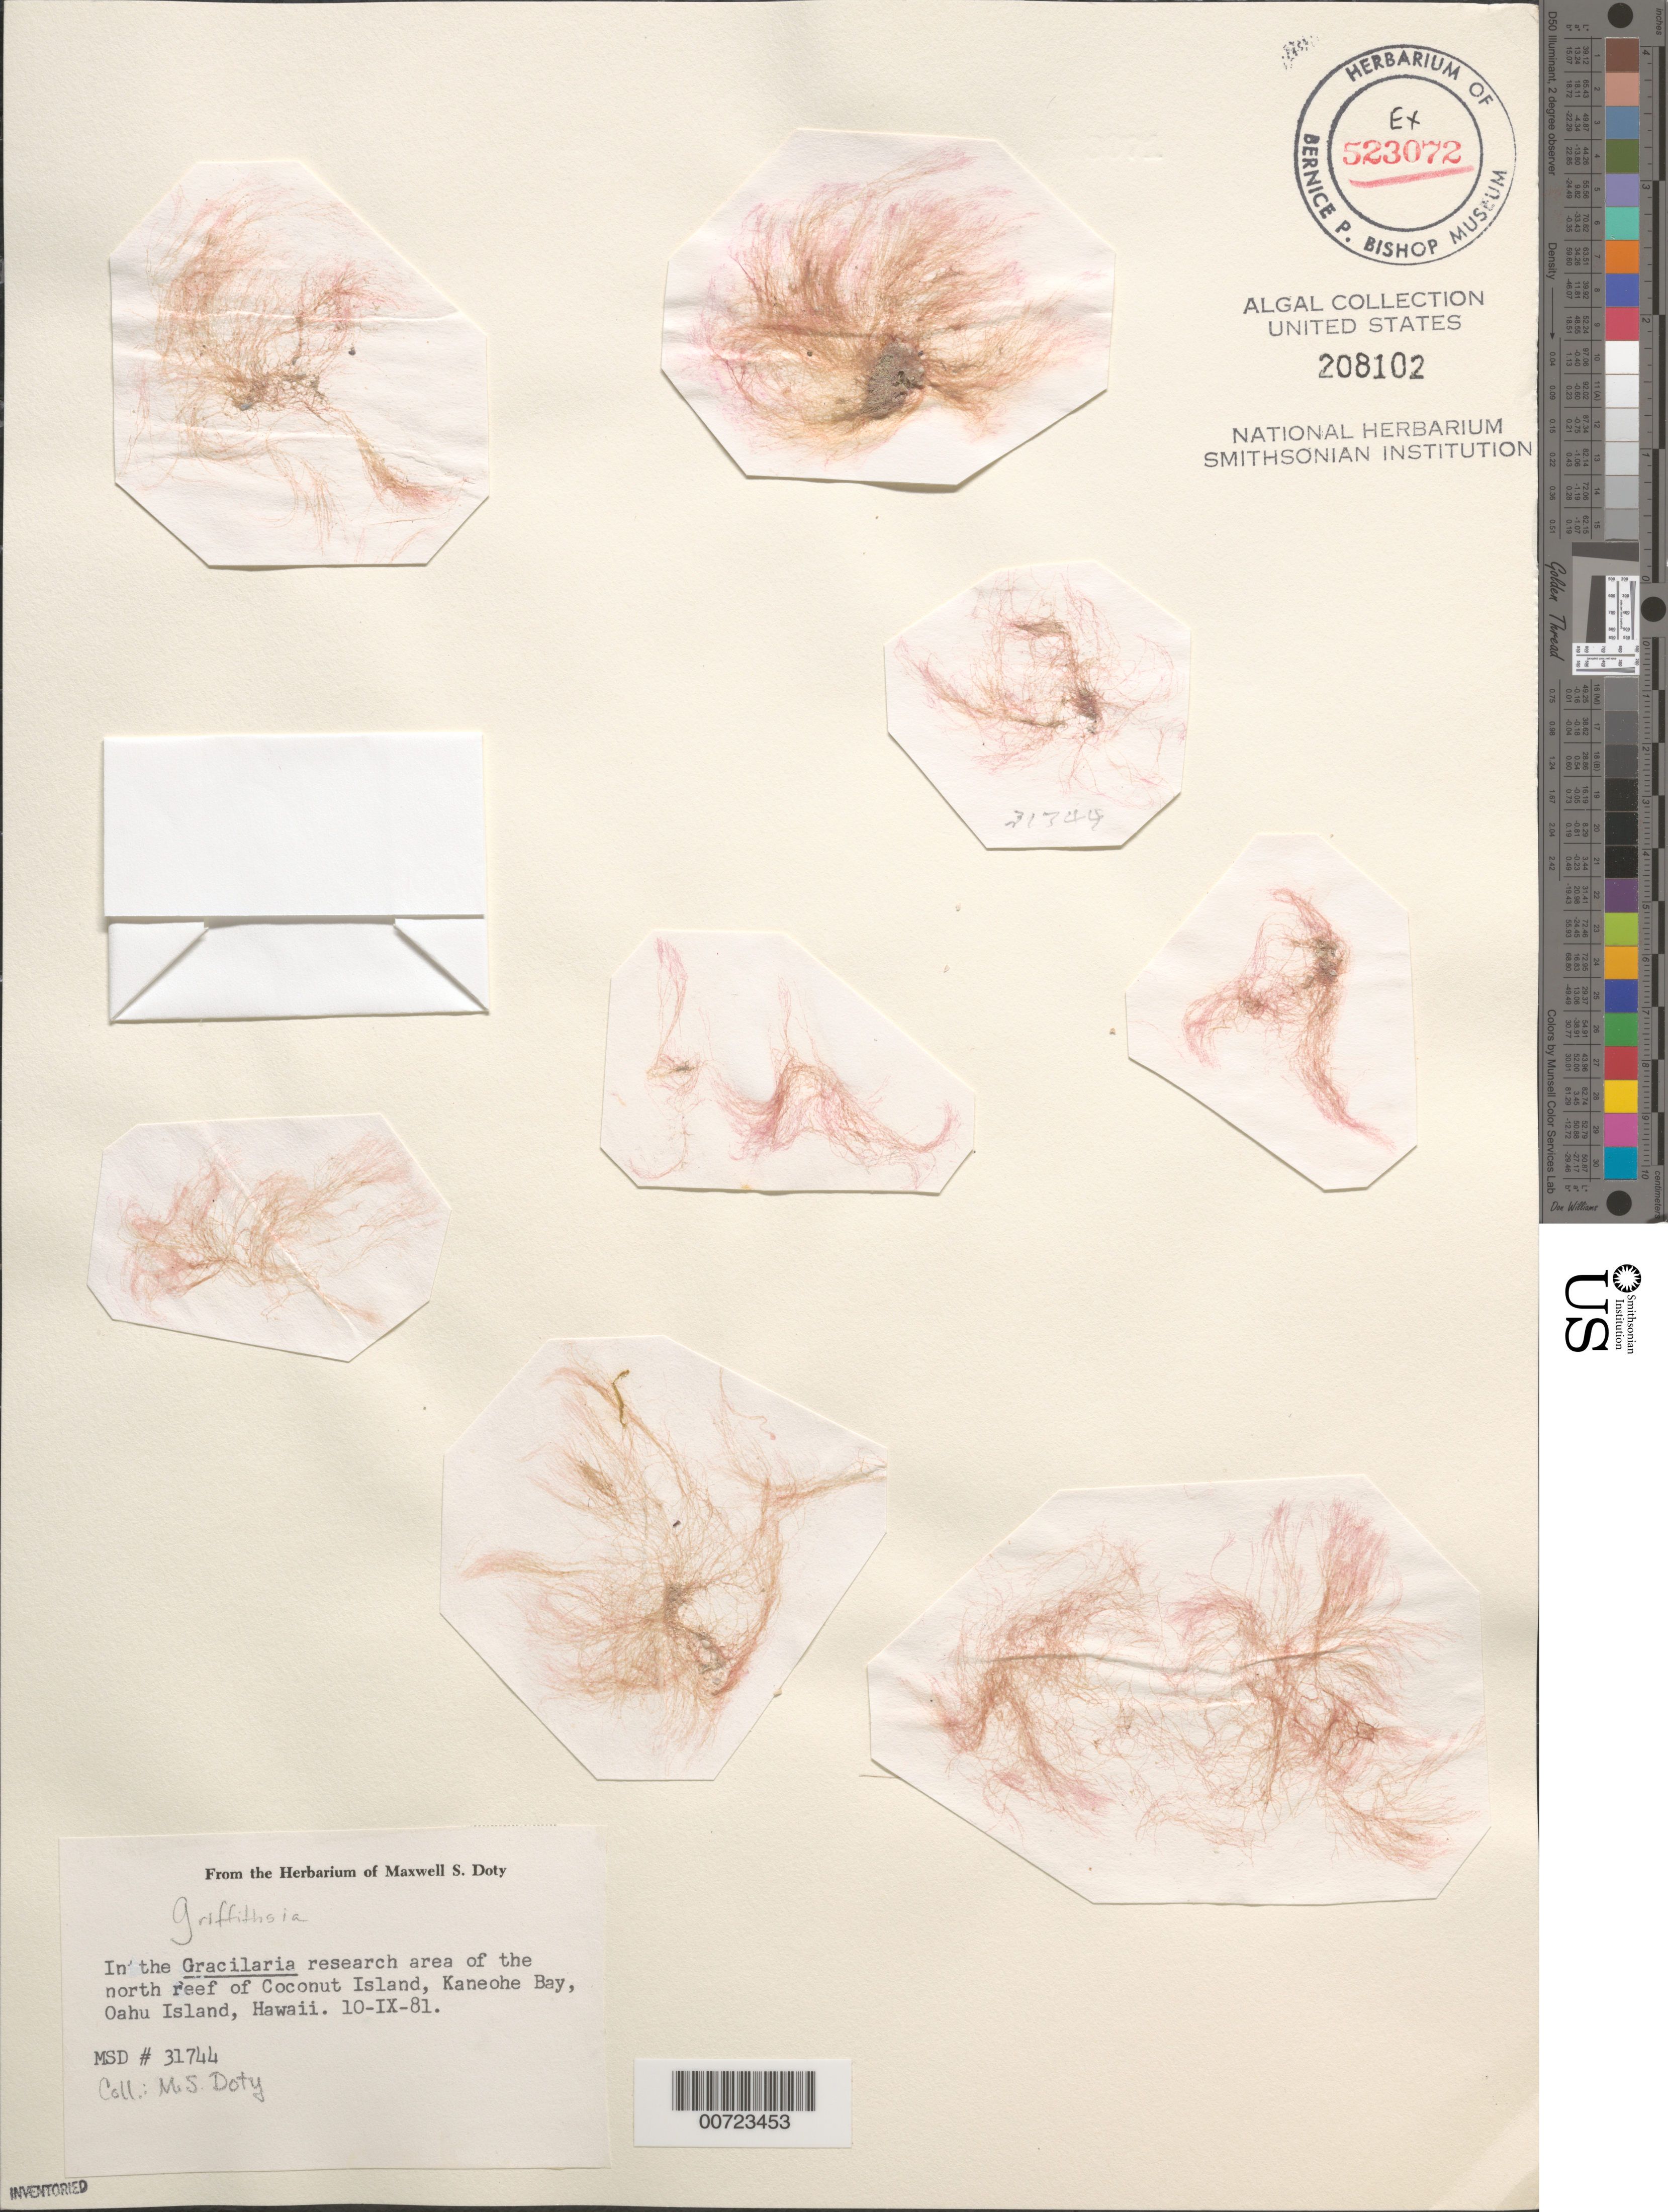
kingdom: Plantae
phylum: Rhodophyta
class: Florideophyceae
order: Ceramiales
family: Wrangeliaceae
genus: Griffithsia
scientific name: Griffithsia sp.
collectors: M. S. Doty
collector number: MSD 31744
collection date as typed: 10 Sep 1981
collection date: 1981-09-10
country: United States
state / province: Hawaii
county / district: Honolulu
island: Oahu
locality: Coconut Island North Reef, Kaneohe Bay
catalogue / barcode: US 208102